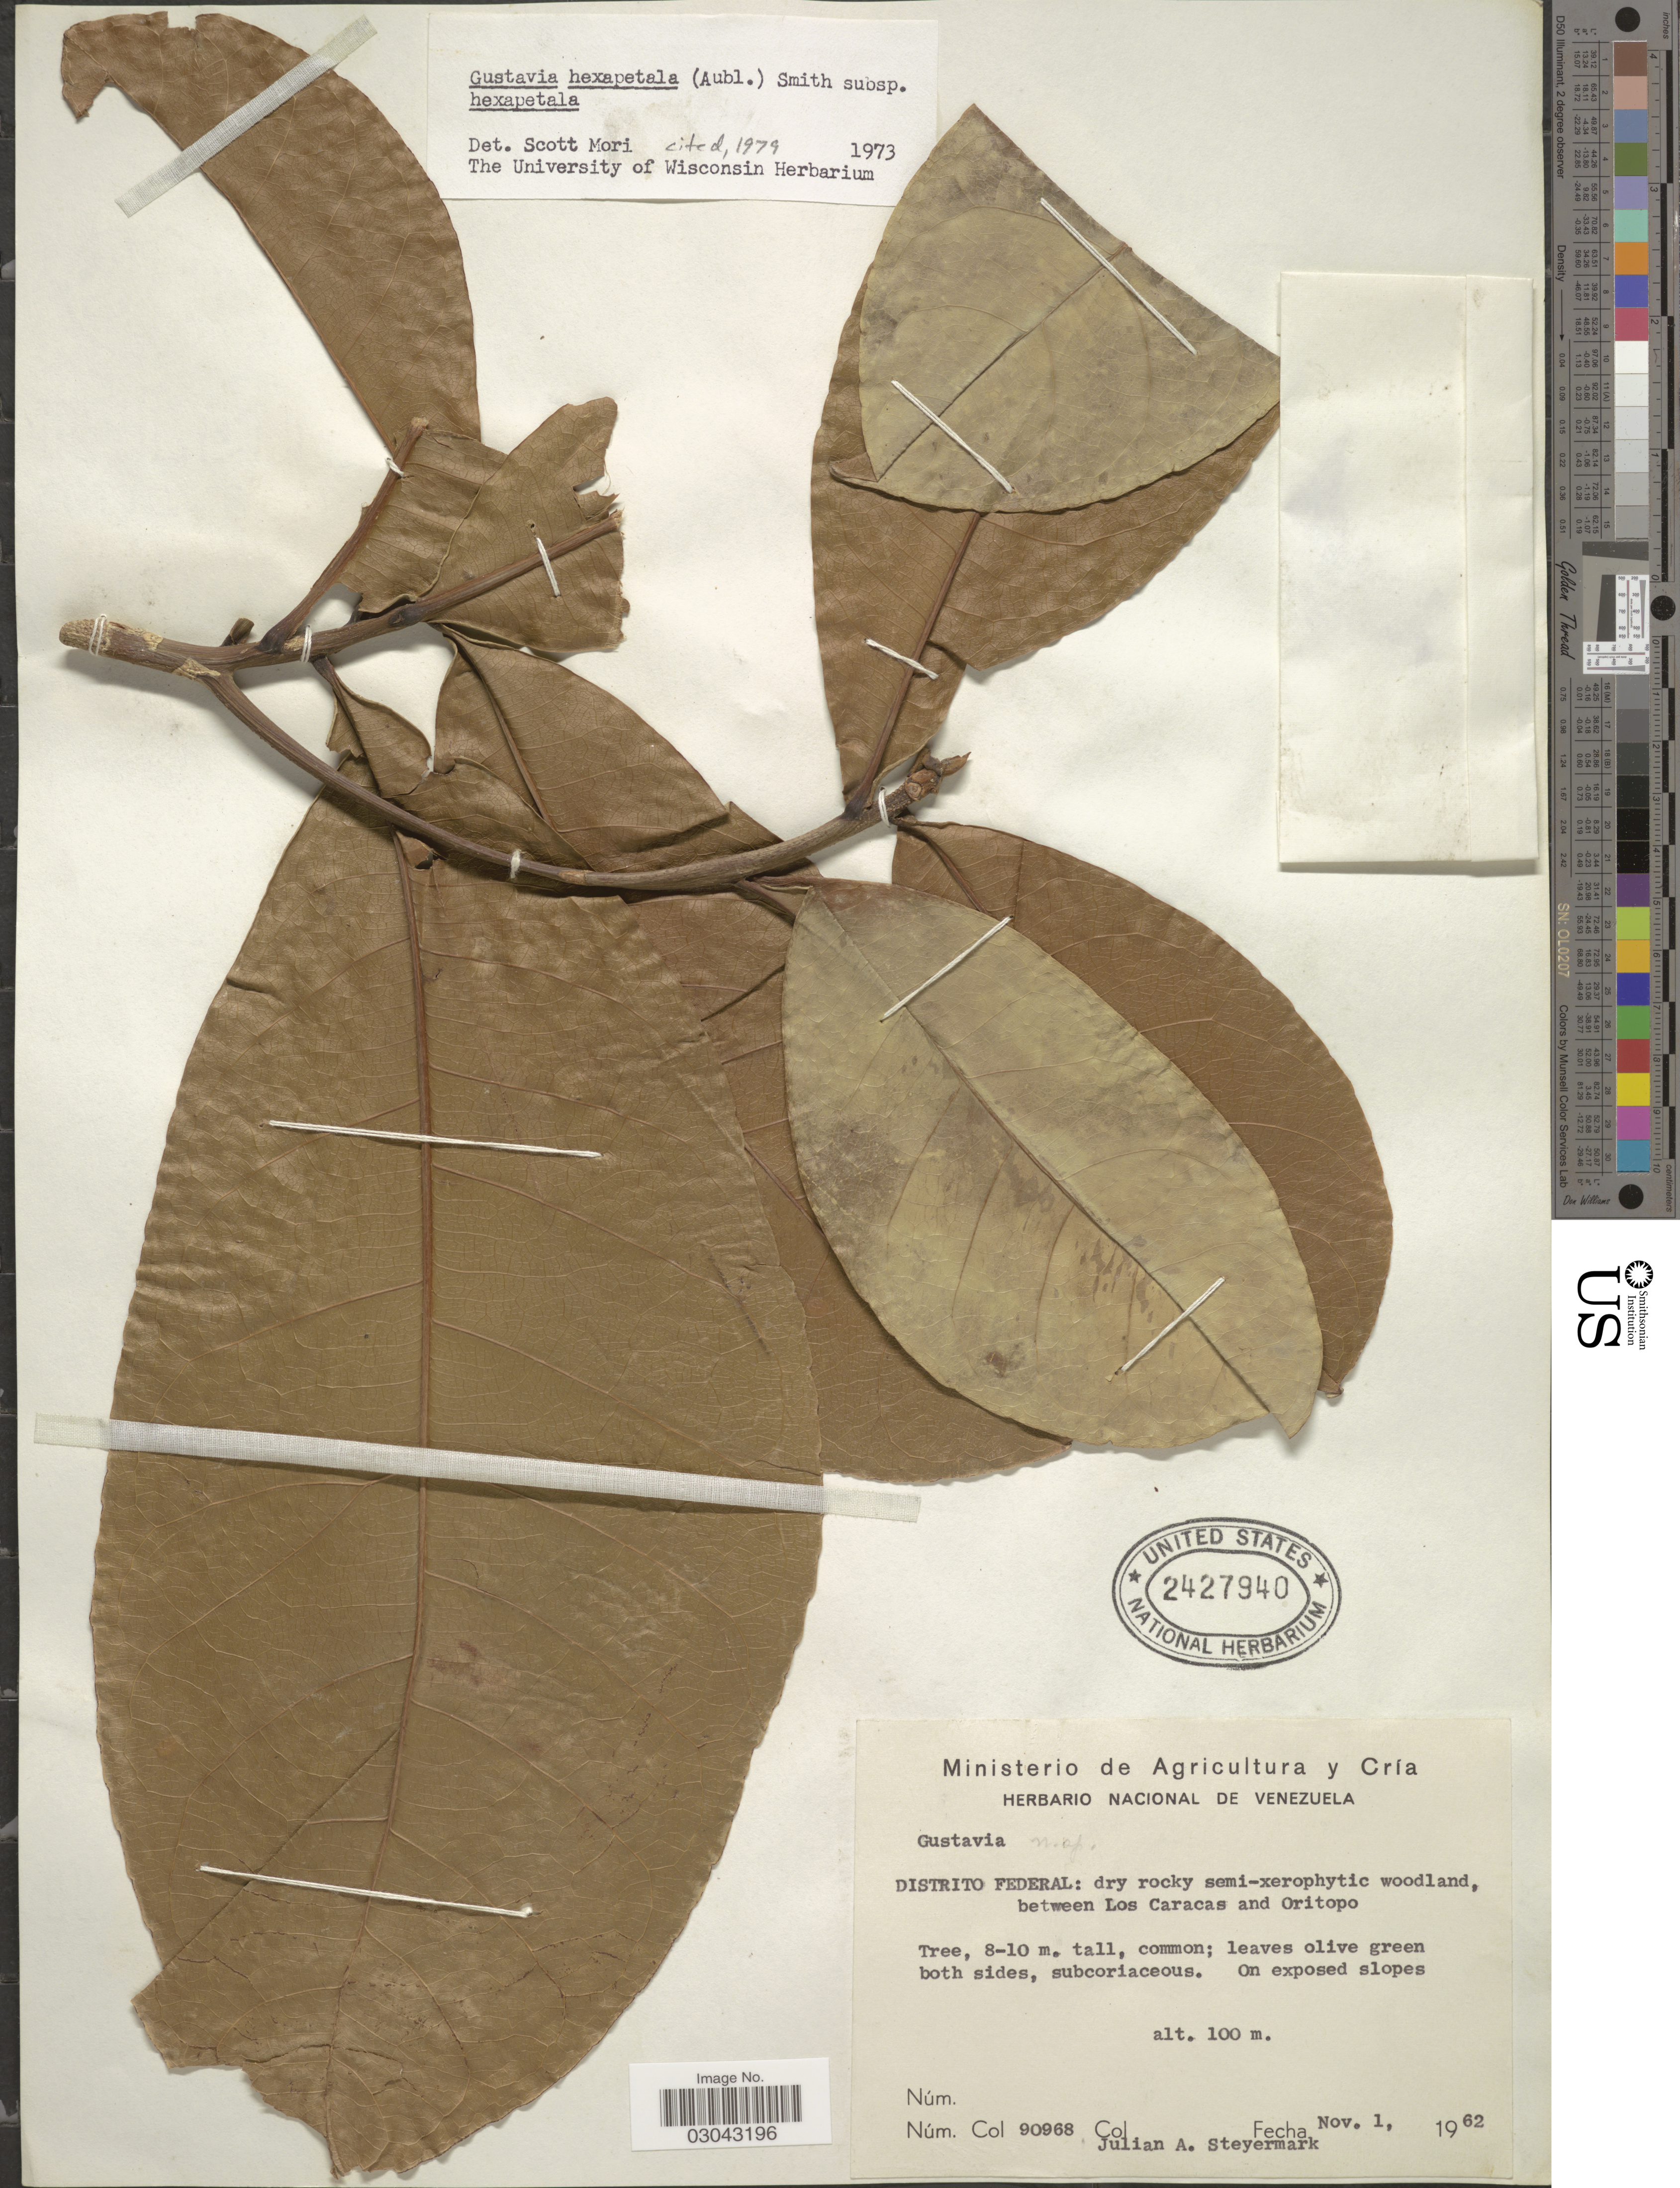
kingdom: Plantae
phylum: Tracheophyta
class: Magnoliopsida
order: Ericales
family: Lecythidaceae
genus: Gustavia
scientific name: Gustavia hexapetala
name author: (Aubl.) Sm.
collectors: J. Steyermark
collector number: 90968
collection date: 1962-11-01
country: Venezuela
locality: Distrito Federal: between Los Caracas and Oritopo.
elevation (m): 100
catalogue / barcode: US 2427940